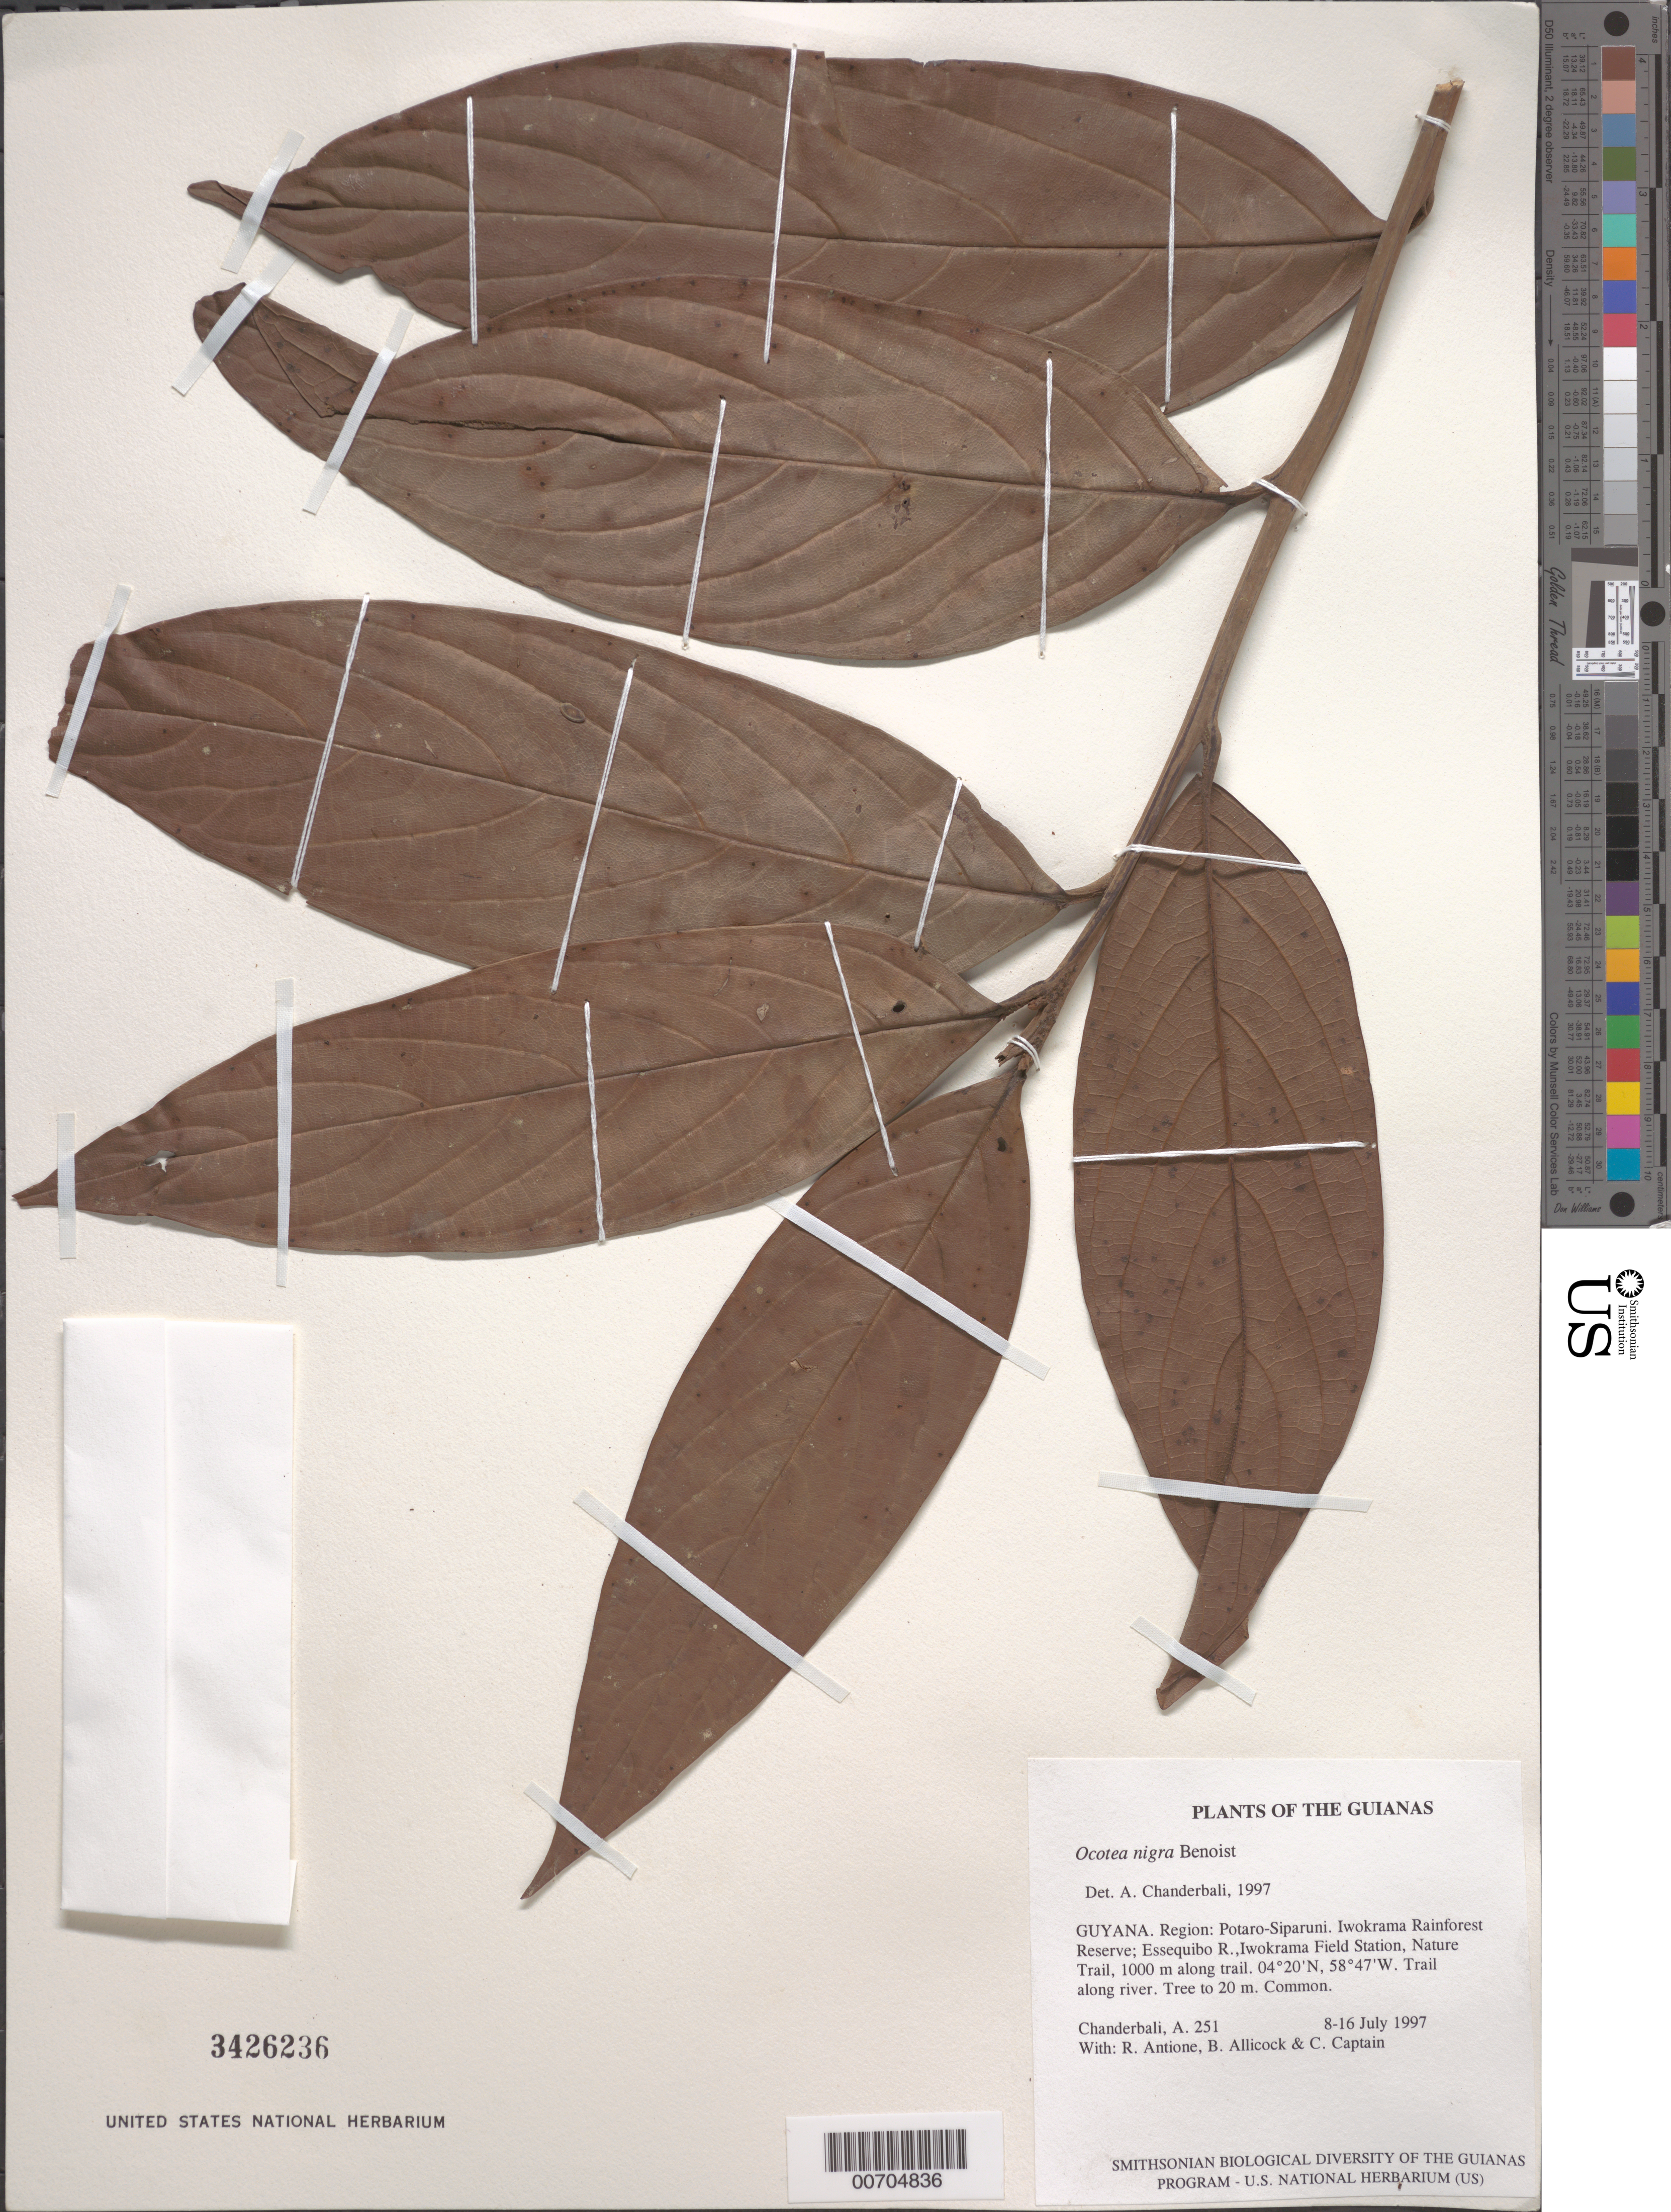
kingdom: Plantae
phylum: Tracheophyta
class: Magnoliopsida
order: Laurales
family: Lauraceae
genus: Ocotea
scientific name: Ocotea nigra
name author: Benoist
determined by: Chanderbali, Andre Shashi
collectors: A. S. Chanderbali, R. Antione, B. Allicock & C. Captain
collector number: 251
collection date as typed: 8-16 July 1997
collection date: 1997-07-08/1997-07-16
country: Guyana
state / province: Potaro-Siparuni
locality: Iwokrama Rainforest Reserve; Essequibo R.,Iwokrama Field Station, Nature Trail, 1000 m along trail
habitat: Trail along river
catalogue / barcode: US 3426236